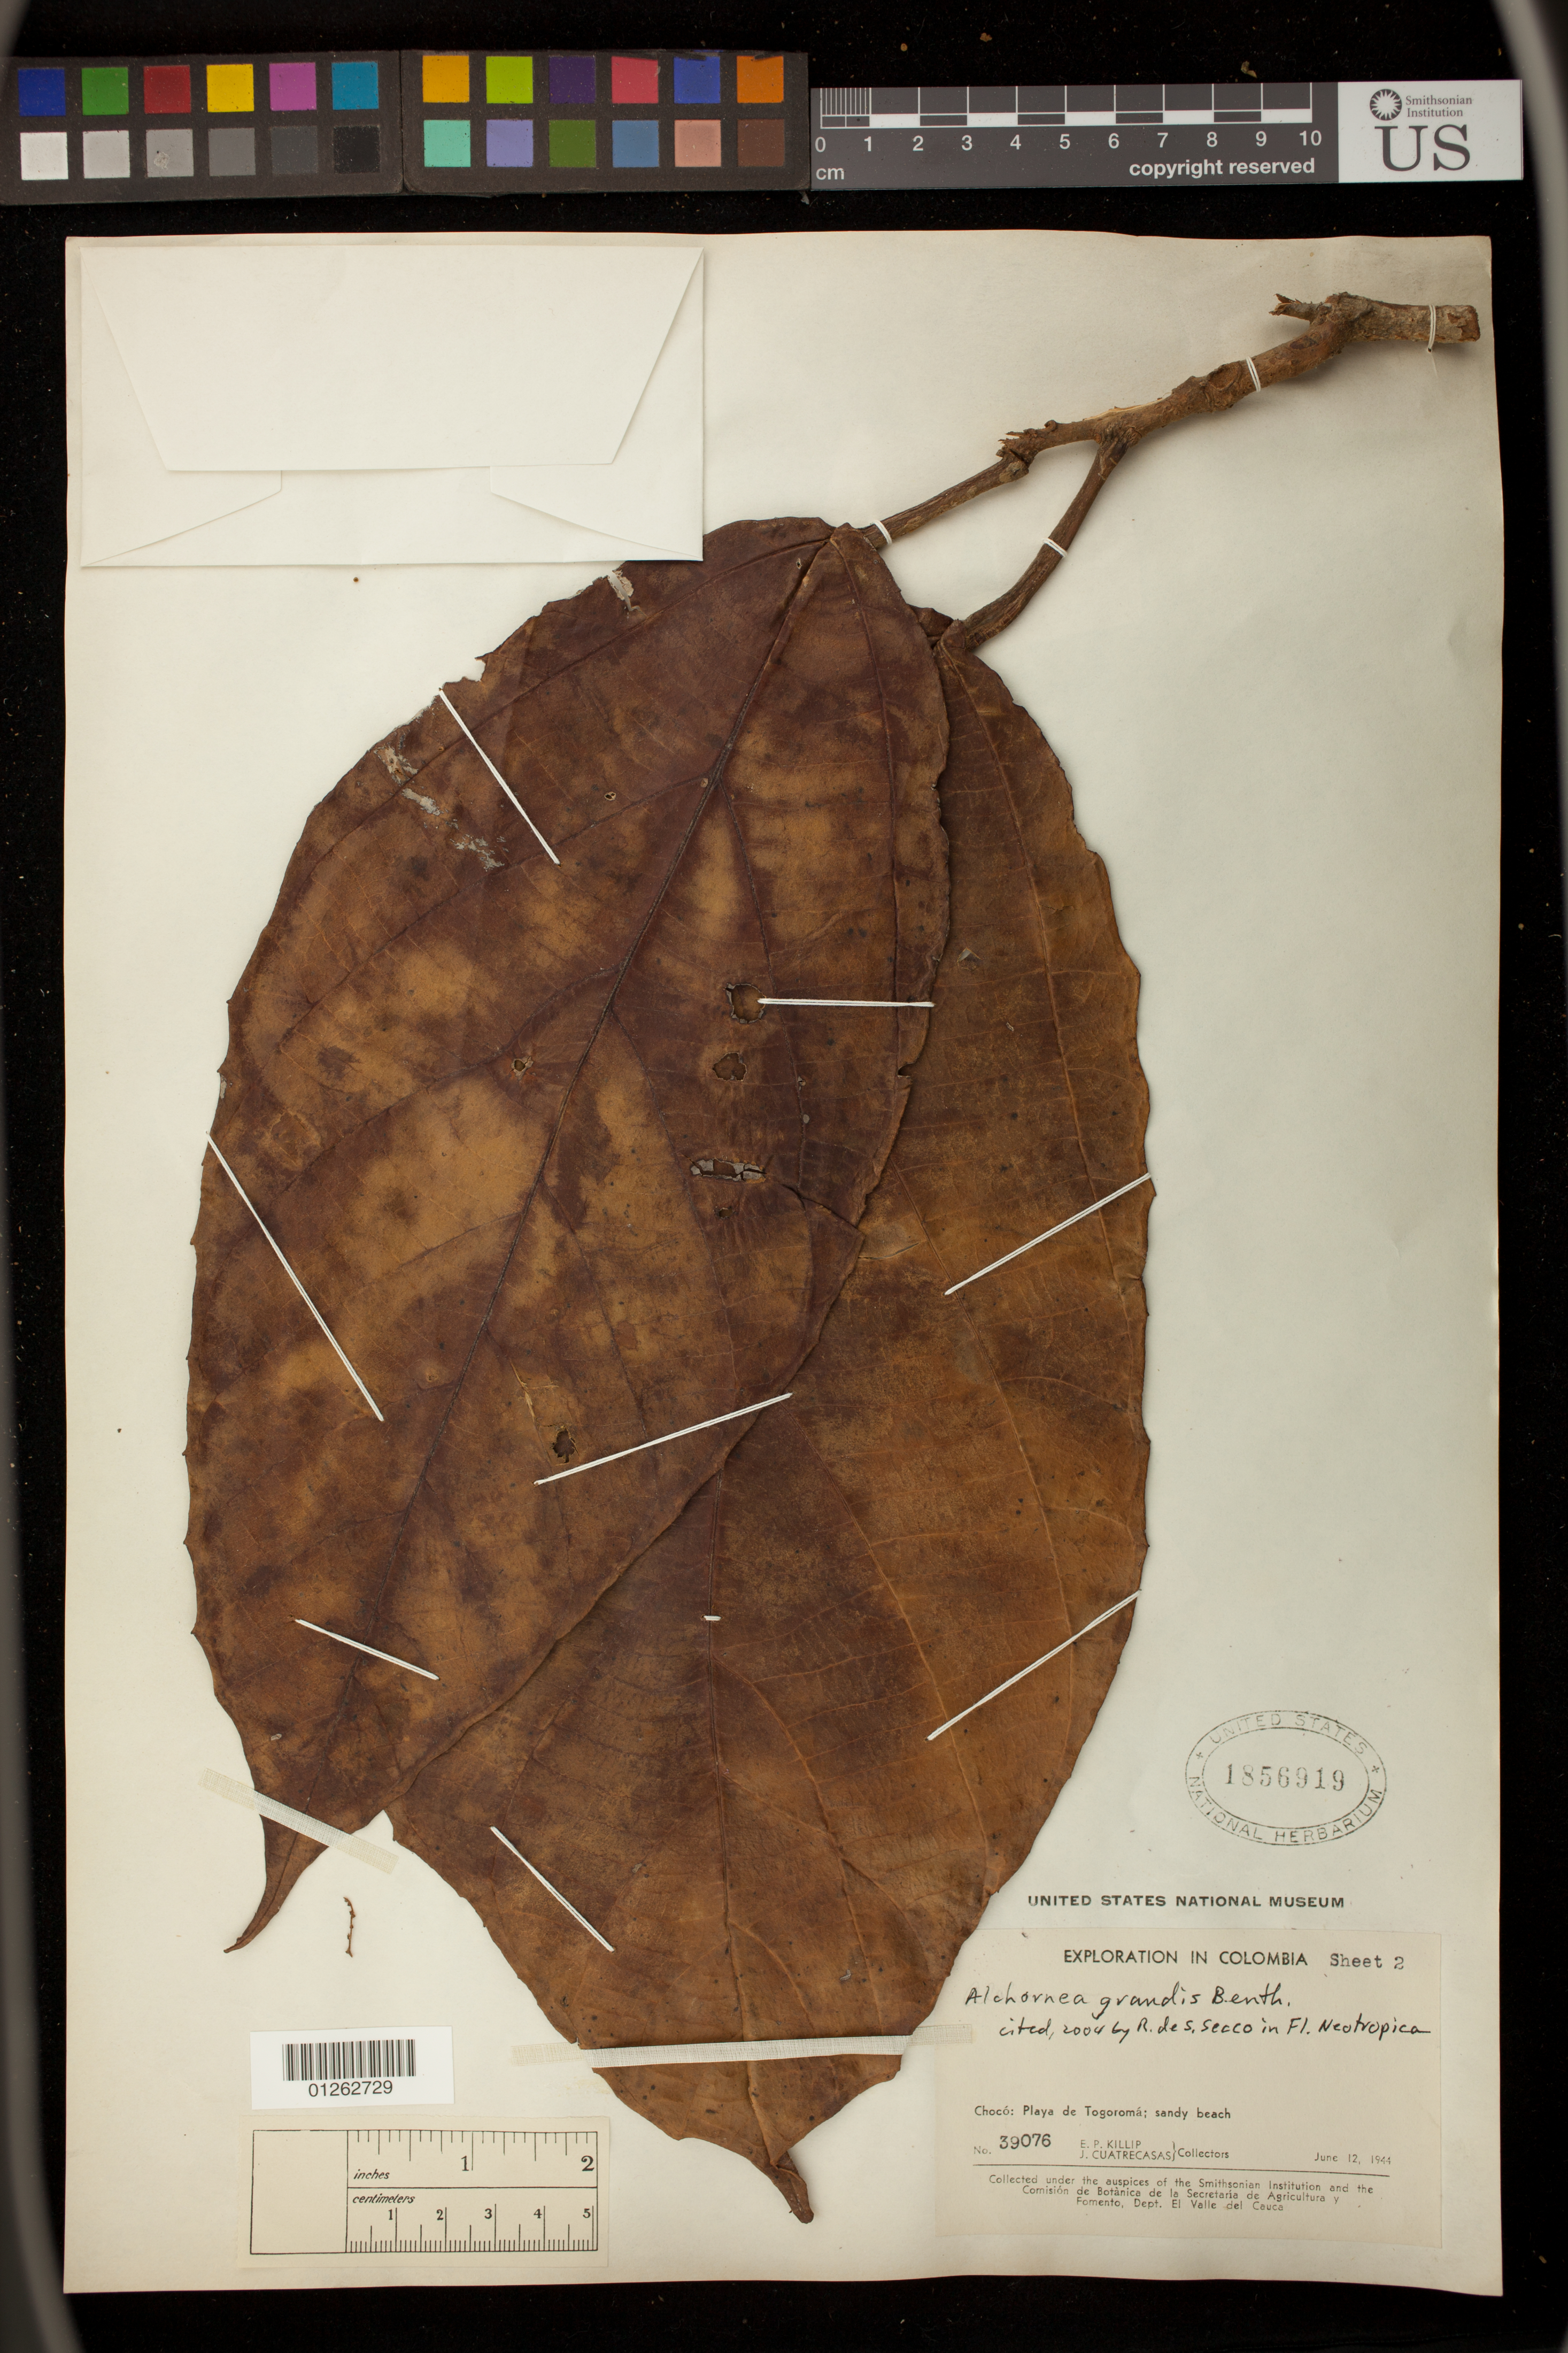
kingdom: Plantae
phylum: Tracheophyta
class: Magnoliopsida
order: Malpighiales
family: Euphorbiaceae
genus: Alchornea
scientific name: Alchornea grandis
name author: Benth.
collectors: E. P. Killip & J. Cuatrecasas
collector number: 39076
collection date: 1944-06-12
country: Colombia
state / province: Chocó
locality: Playa de Togorama; sandy beach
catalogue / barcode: US 1856919